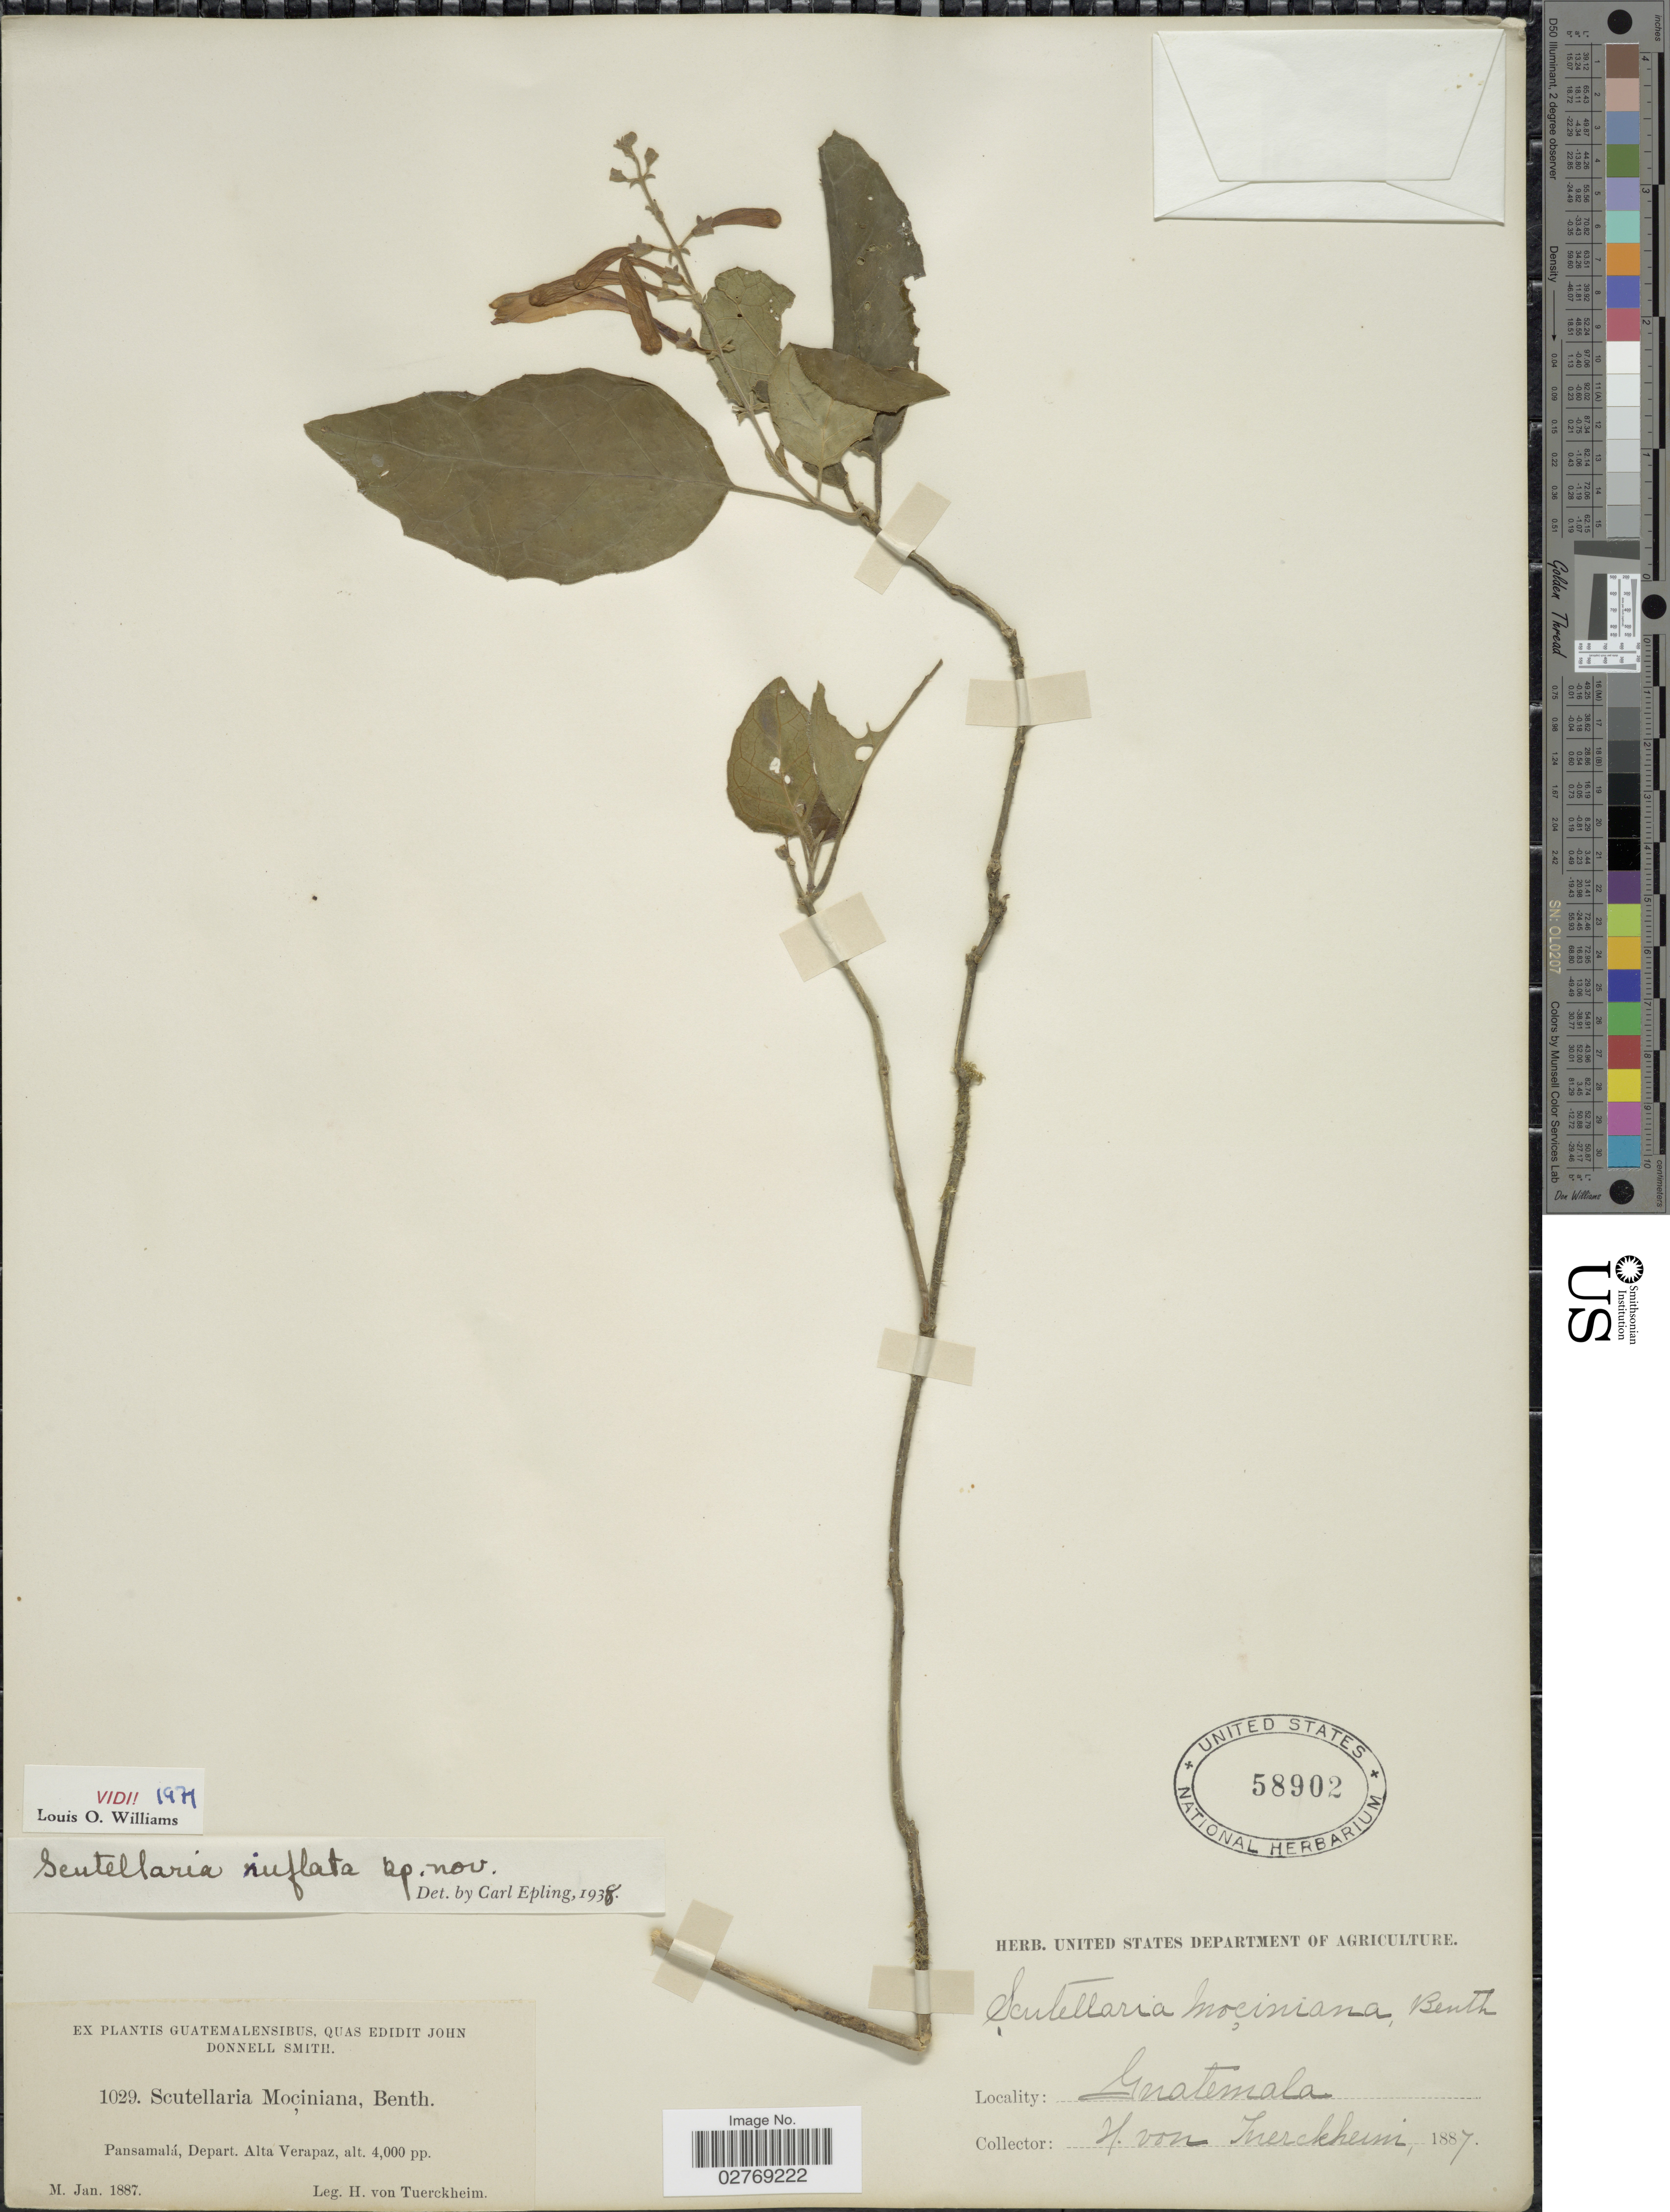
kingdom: Plantae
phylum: Tracheophyta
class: Magnoliopsida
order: Lamiales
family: Lamiaceae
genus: Scutellaria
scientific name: Scutellaria inflata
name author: Epling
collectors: H. von Türckheim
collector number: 1029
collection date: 1887-01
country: Guatemala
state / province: Alta Verapaz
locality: Pansamalá, Depart. Alta Verapaz.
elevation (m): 1219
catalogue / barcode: US 58902